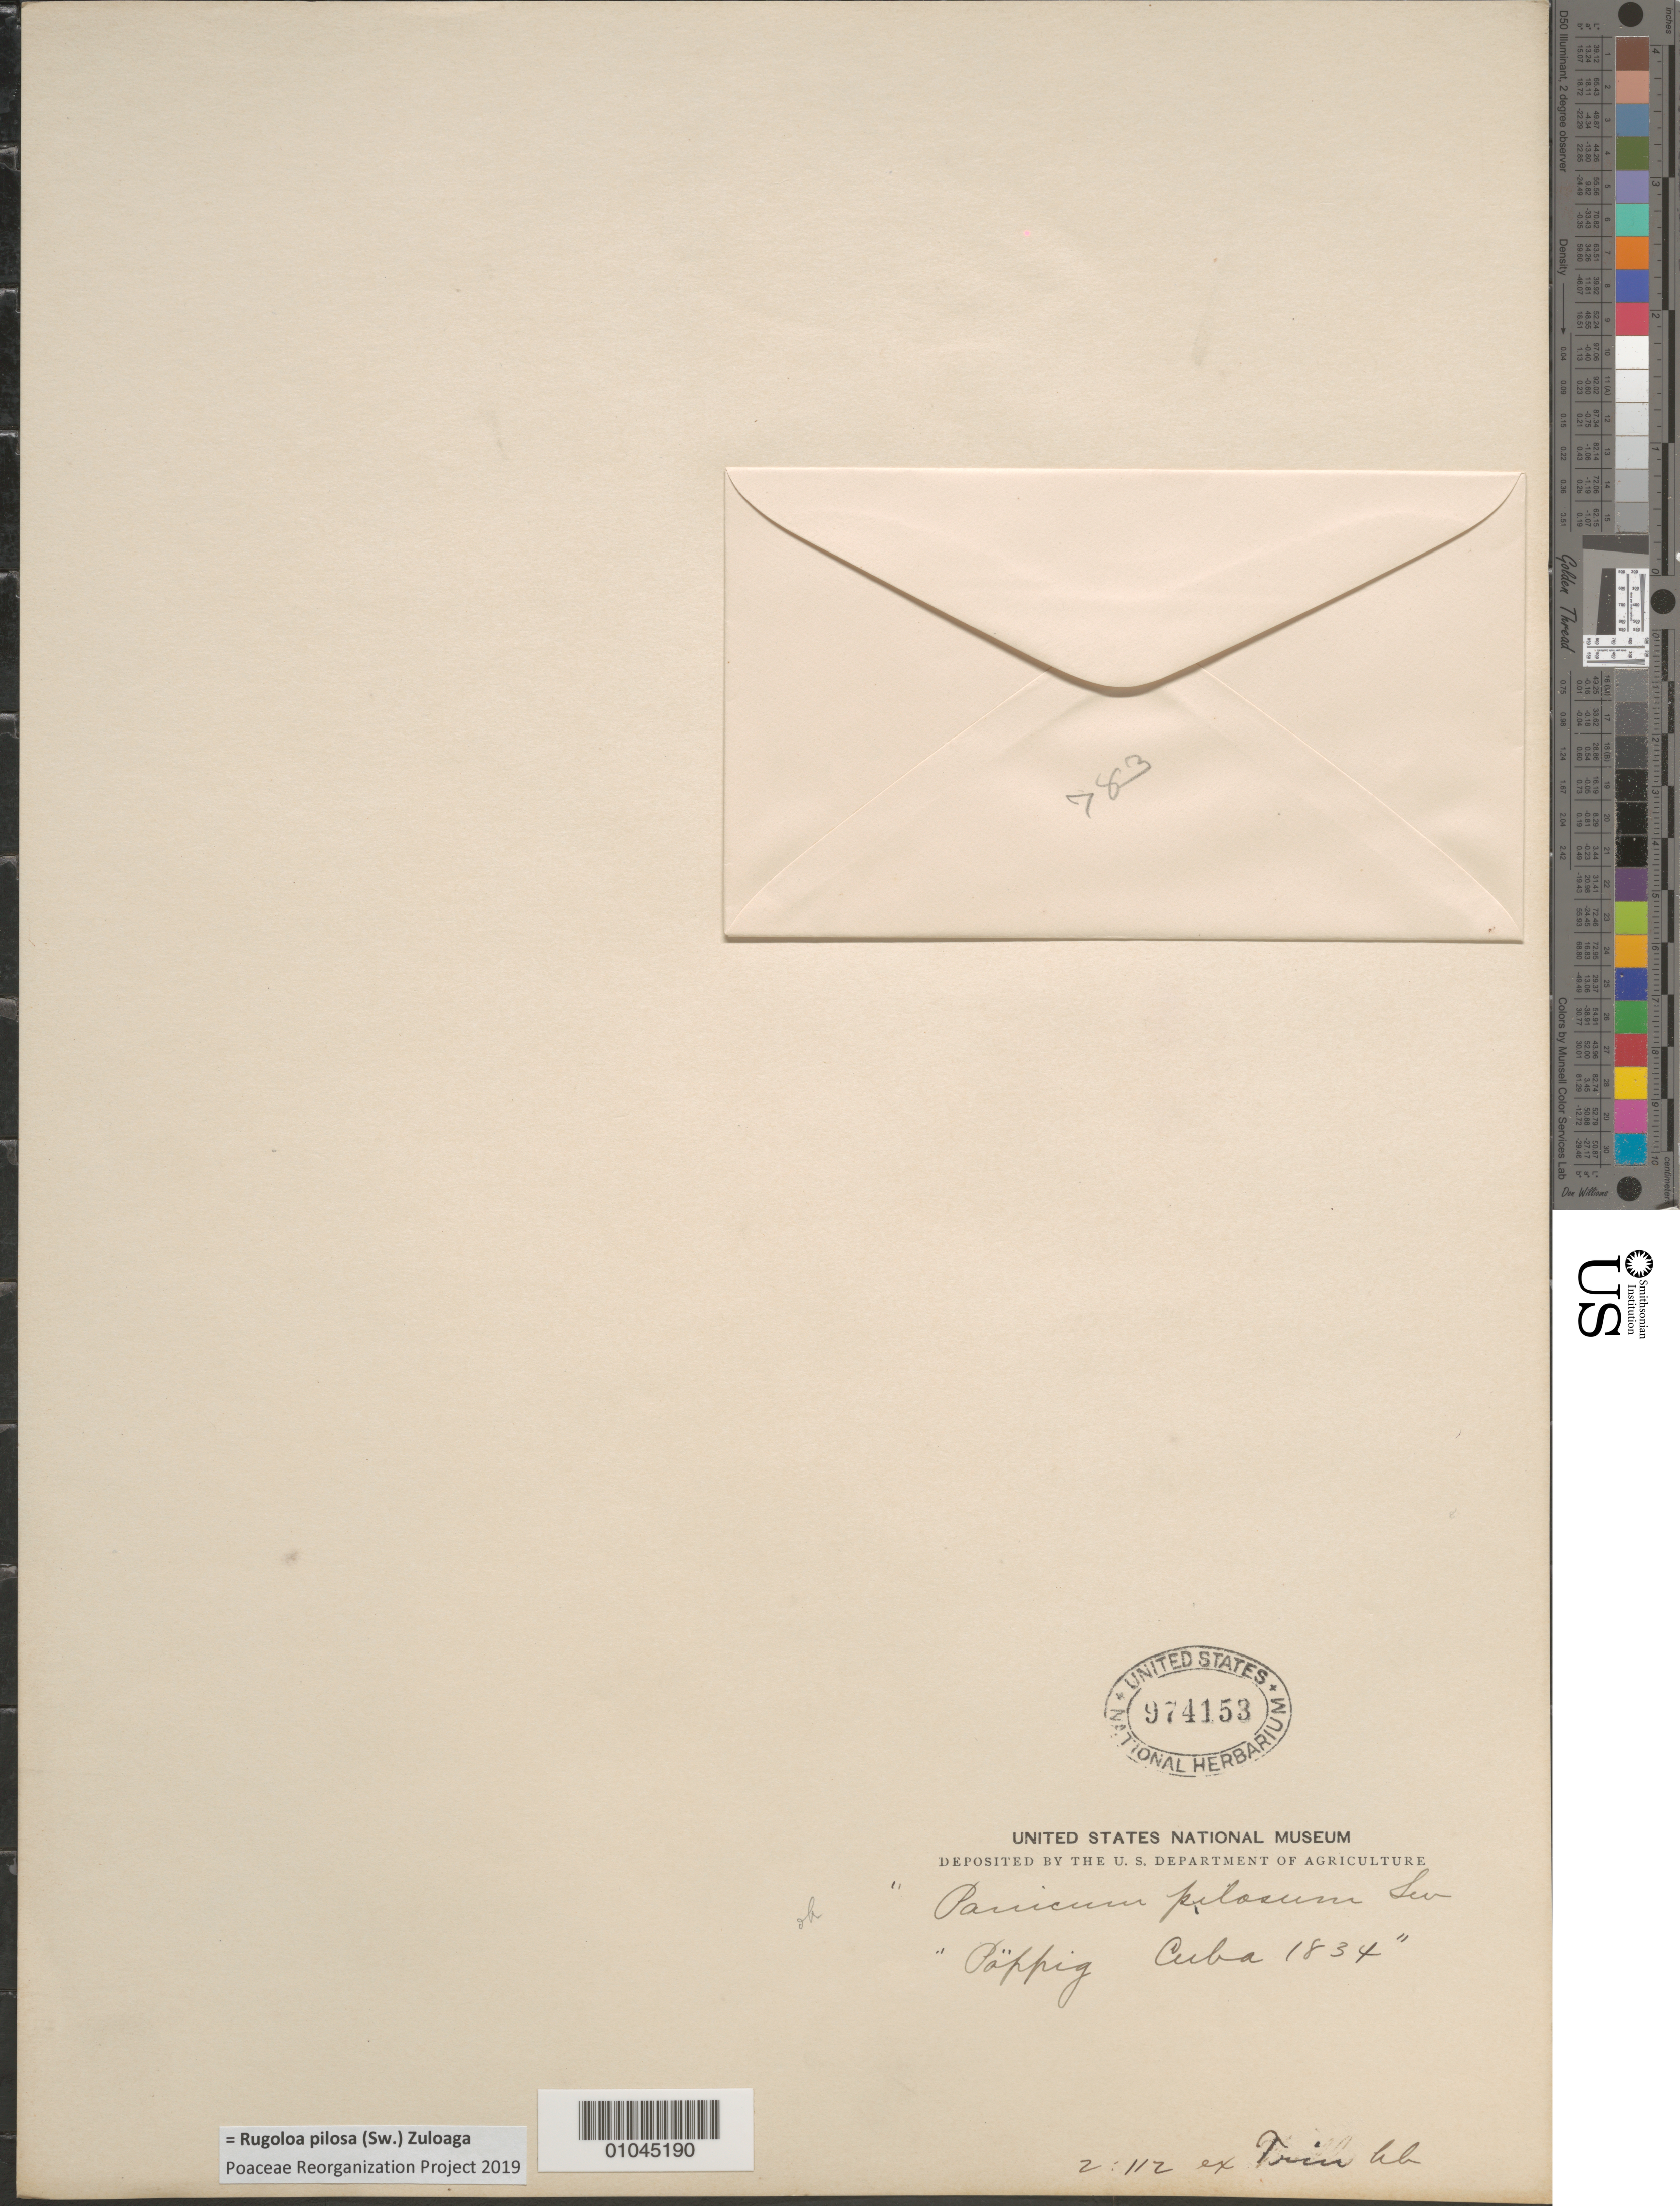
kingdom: Plantae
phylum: Tracheophyta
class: Liliopsida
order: Poales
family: Poaceae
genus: Panicum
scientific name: Panicum pilosum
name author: Sw.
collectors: E. F. Poeppig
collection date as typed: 1834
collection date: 1834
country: Cuba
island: Cuba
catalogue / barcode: US 974153